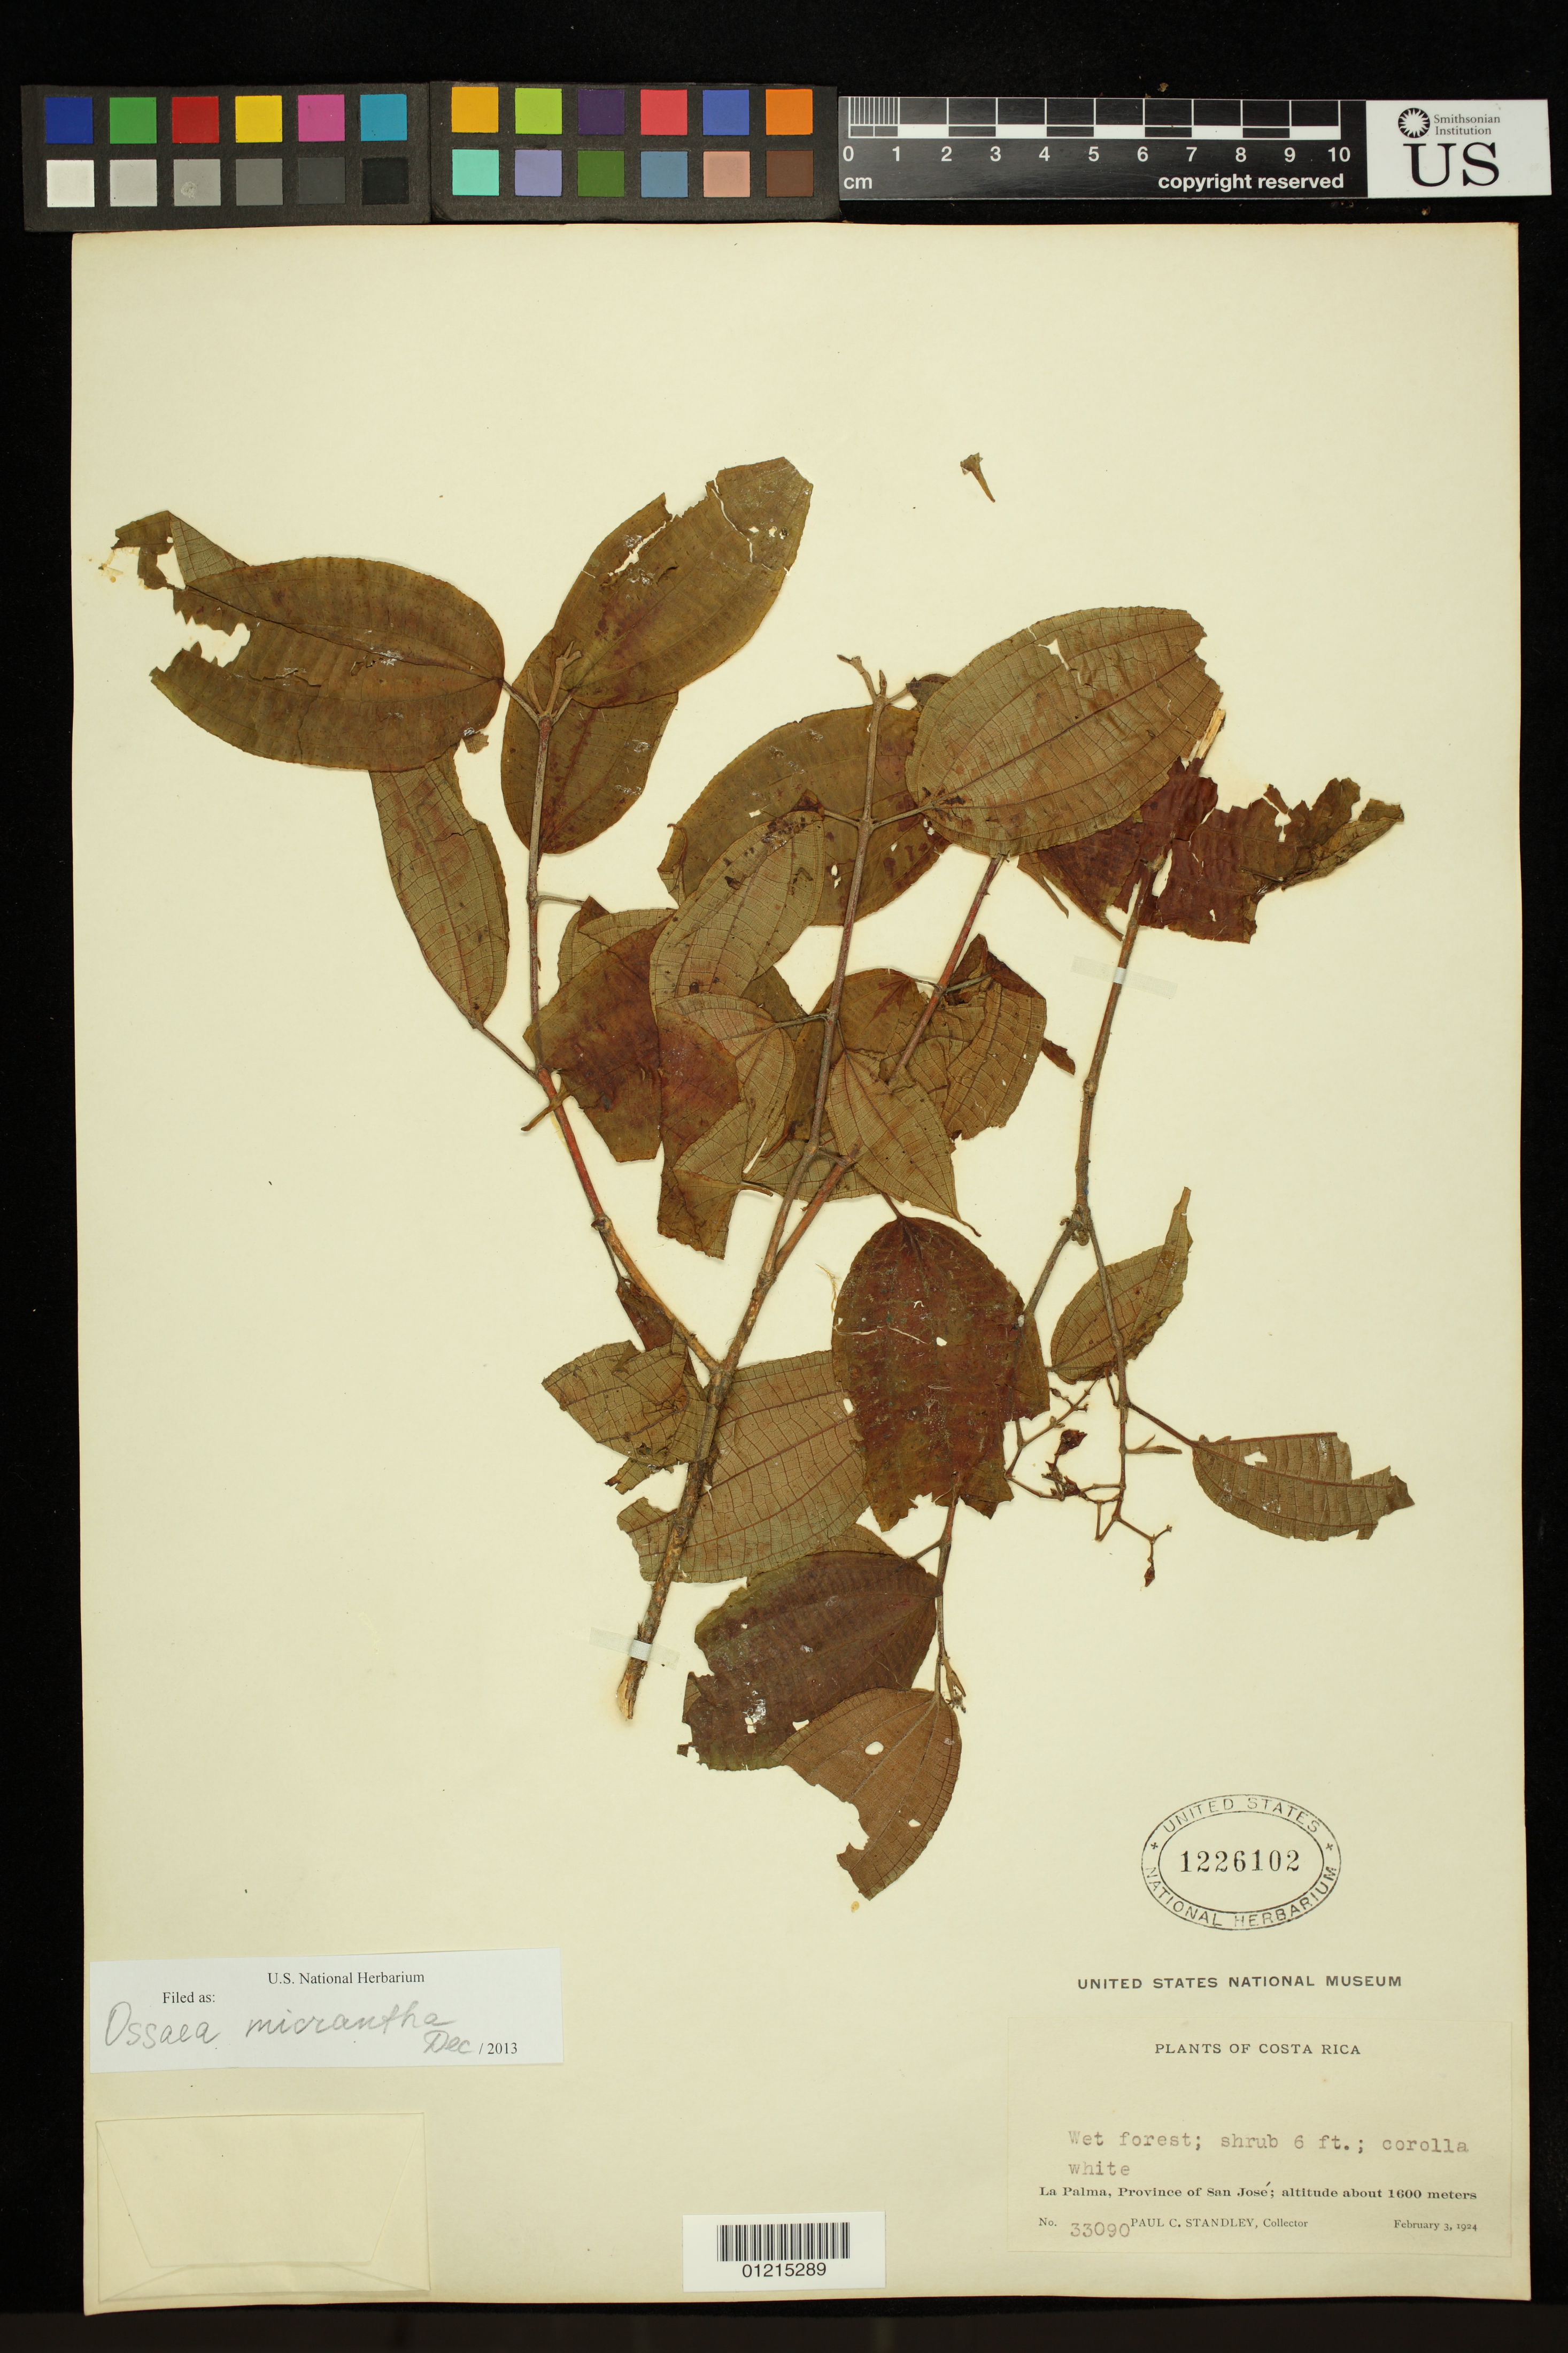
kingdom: Plantae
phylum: Tracheophyta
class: Magnoliopsida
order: Myrtales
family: Melastomataceae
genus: Ossaea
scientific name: Ossaea micrantha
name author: (Sw.) Macfad. ex Cogn.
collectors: P. C. Standley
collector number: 33090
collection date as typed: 03 Feb 1924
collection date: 1924-02-03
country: Costa Rica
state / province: San José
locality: La Palma, Province of San José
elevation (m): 1600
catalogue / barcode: US 1226102